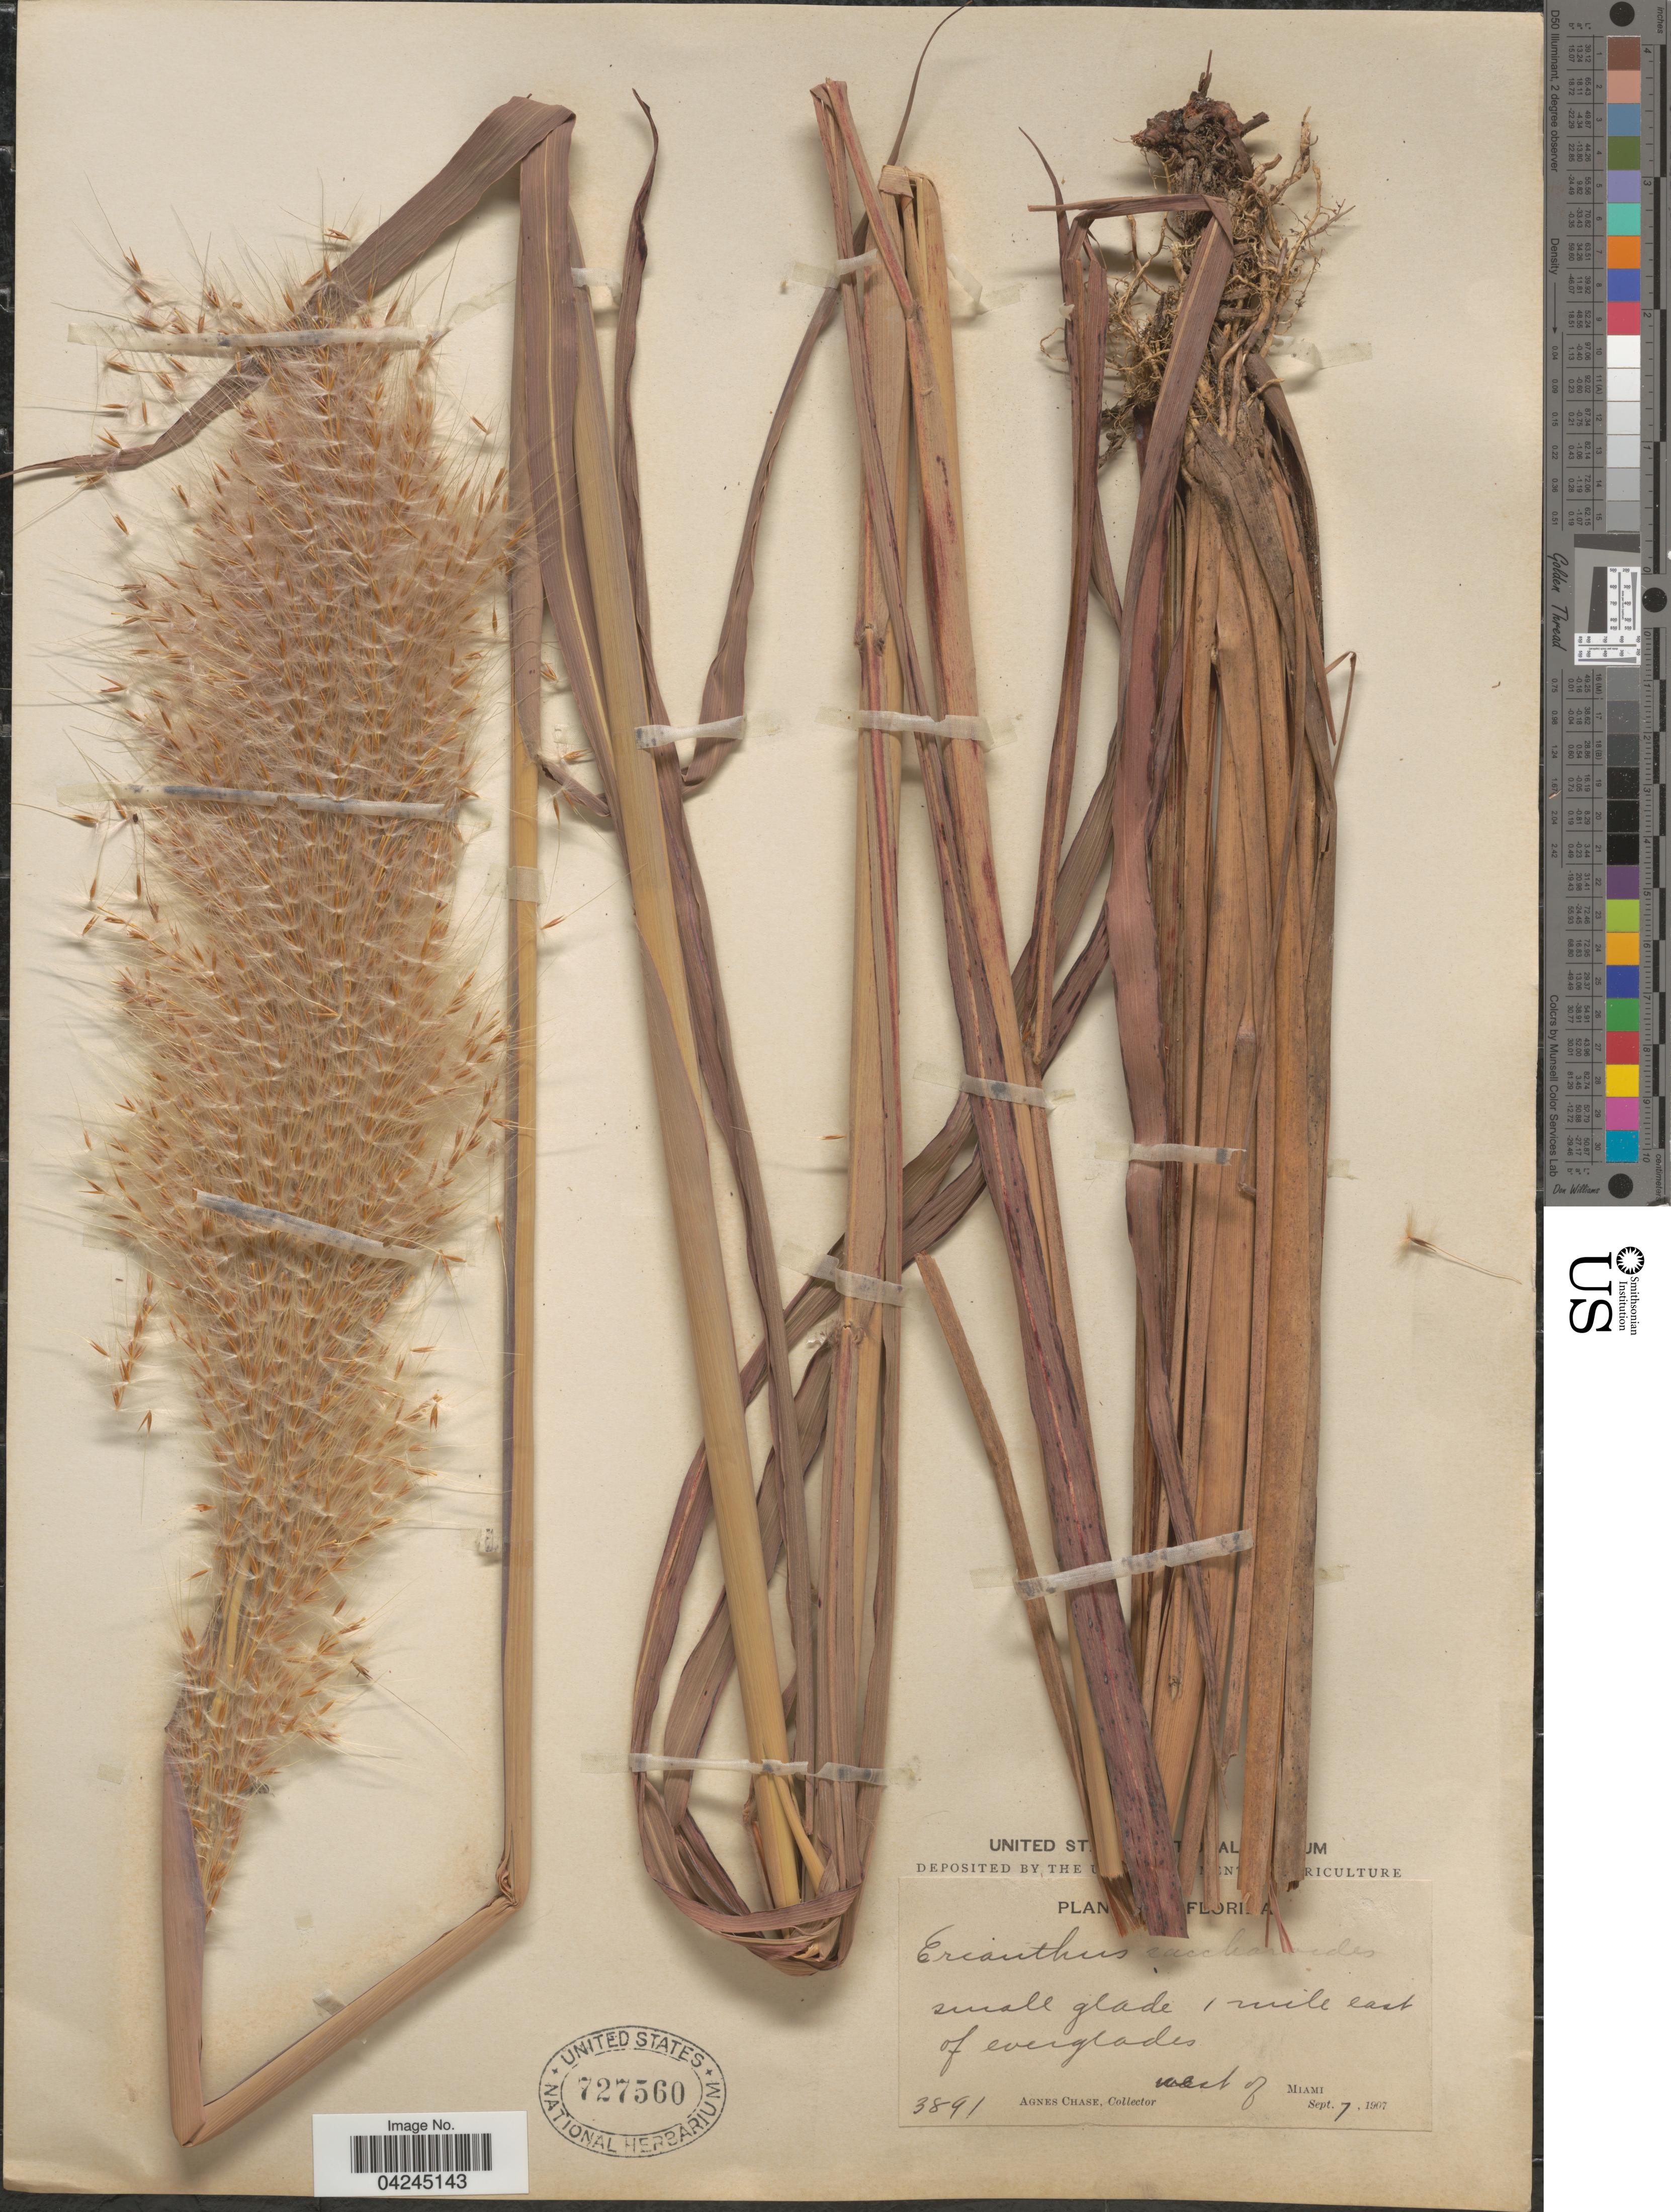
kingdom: Plantae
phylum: Tracheophyta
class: Liliopsida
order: Poales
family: Poaceae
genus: Erianthus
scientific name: Erianthus giganteus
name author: (Walter) P. Beauv.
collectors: A. Chase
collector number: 3891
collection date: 1907-09-07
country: United States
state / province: Florida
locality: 1 mile east of everglades. West of Miami.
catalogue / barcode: US 727560